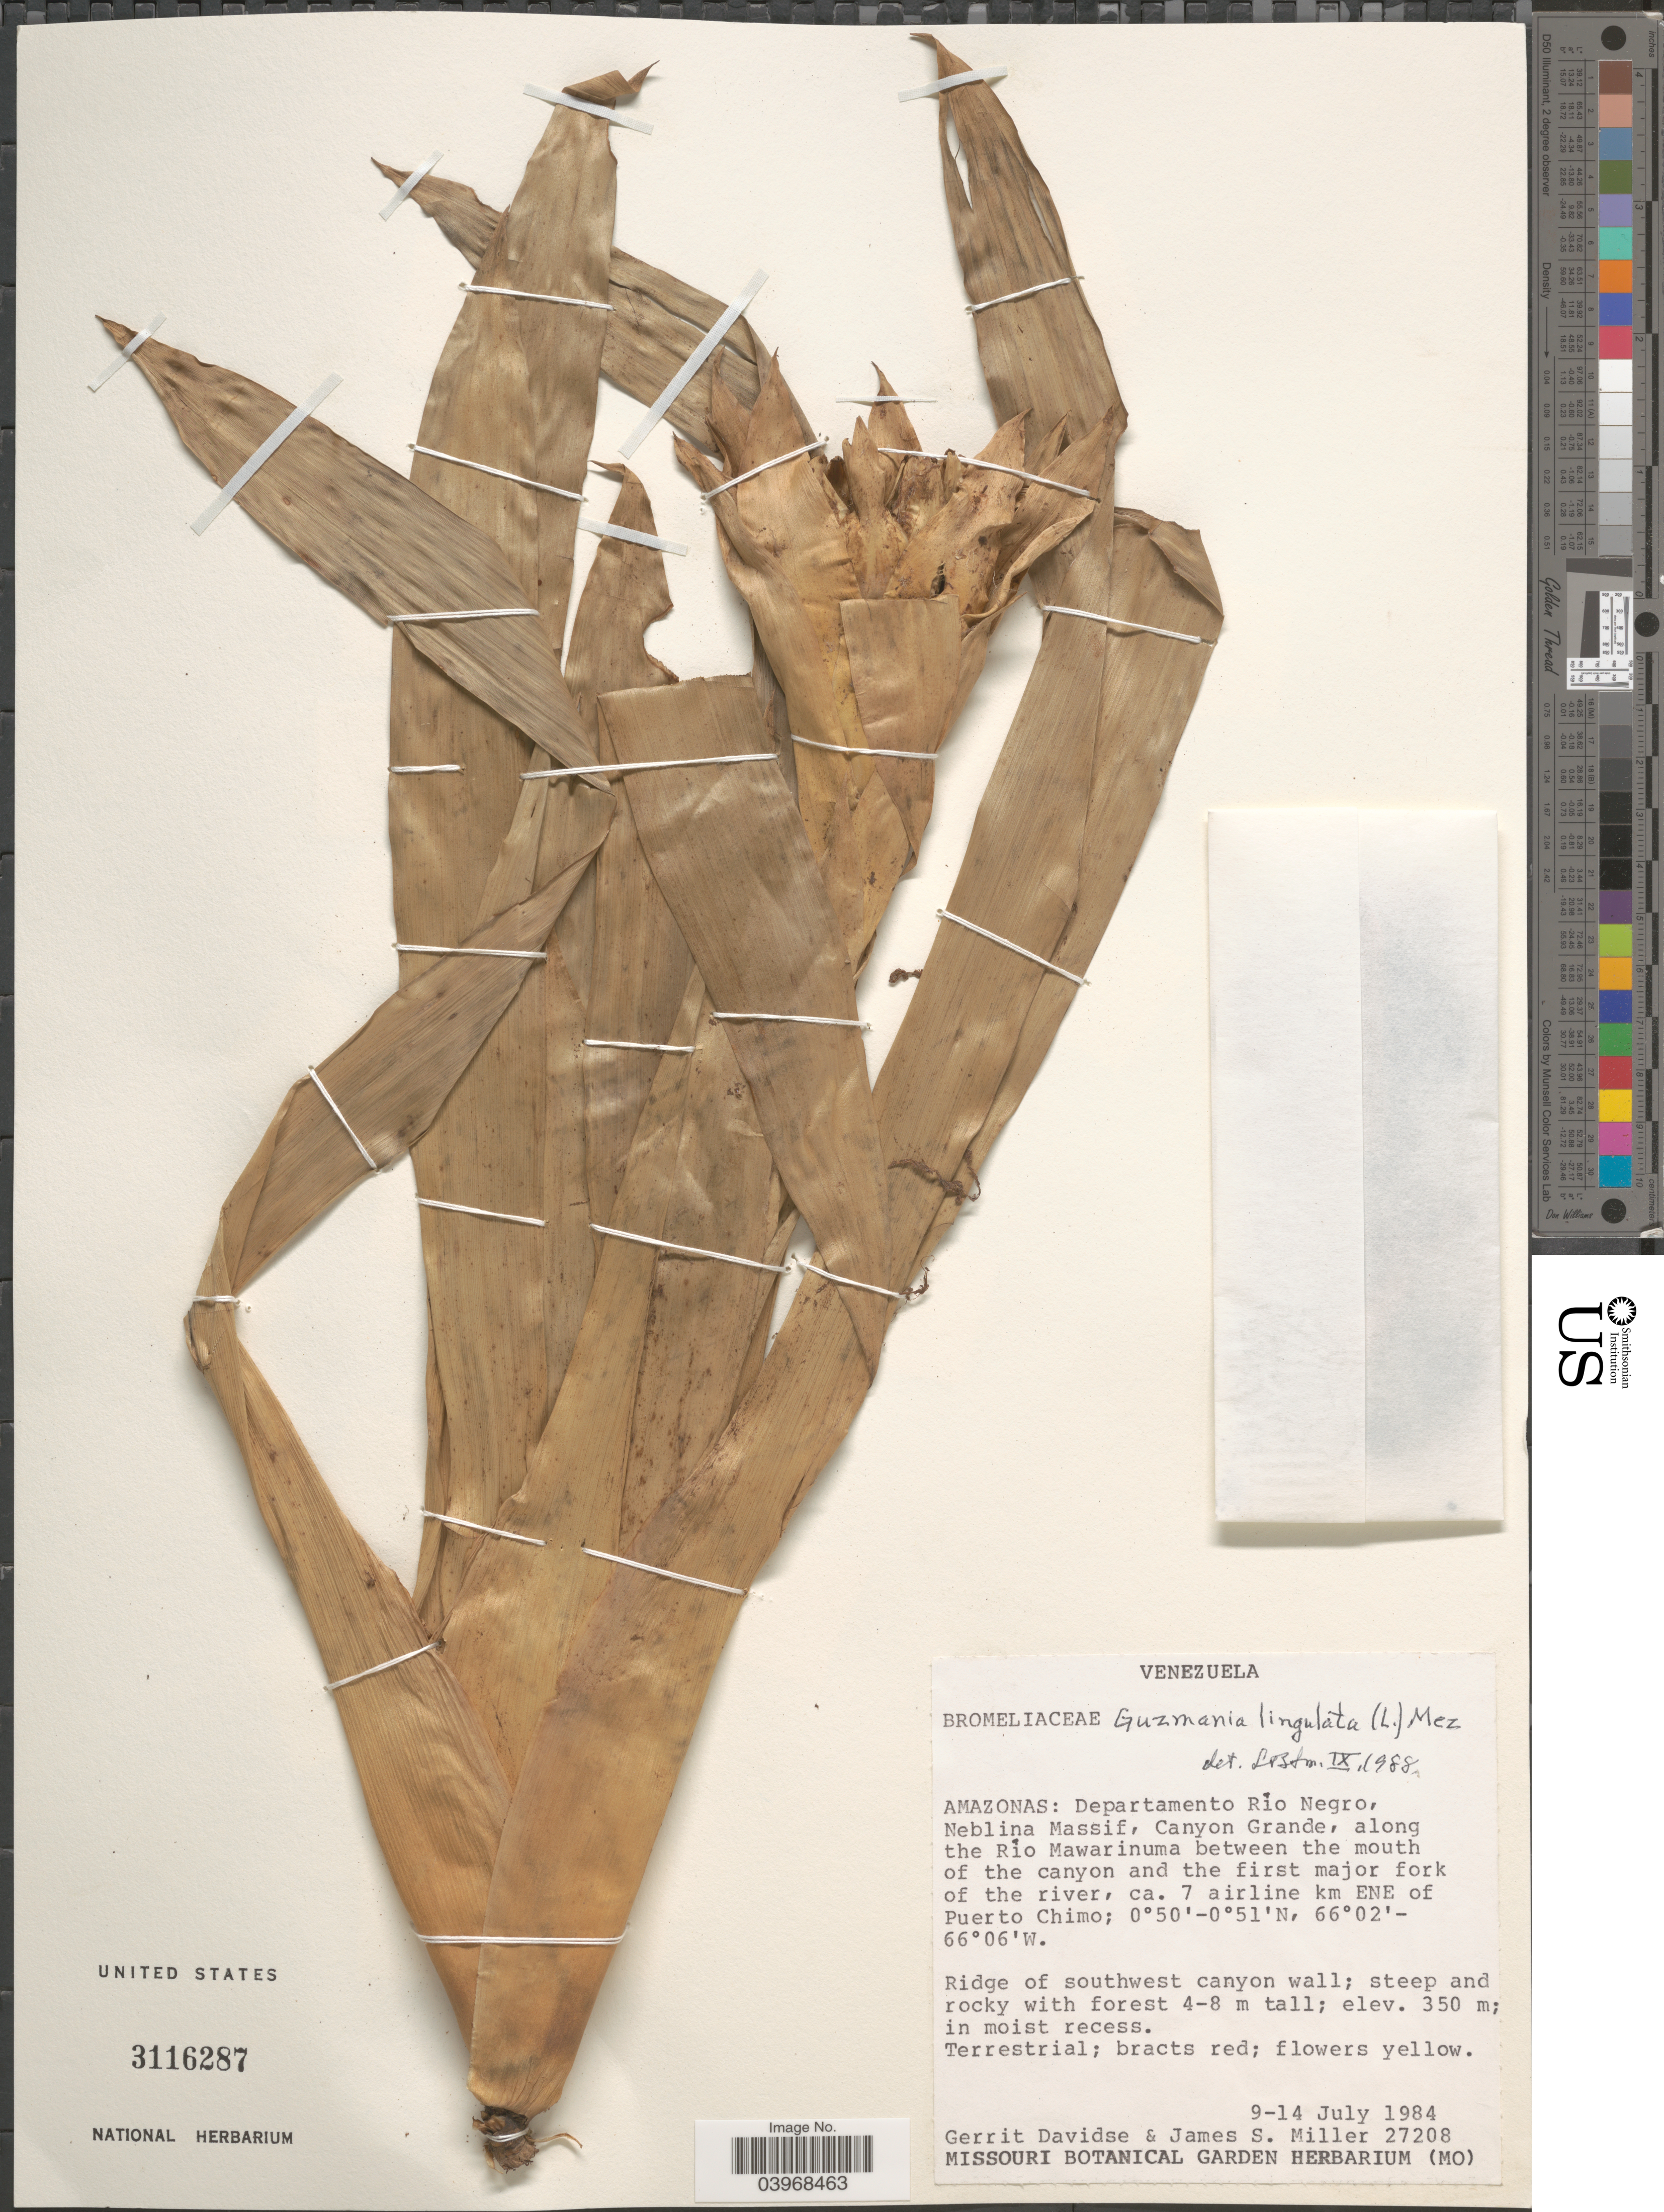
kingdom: Plantae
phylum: Tracheophyta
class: Liliopsida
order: Poales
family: Bromeliaceae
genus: Guzmania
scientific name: Guzmania lingulata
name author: (L.) Mez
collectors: G. Davidse & J. S. Miller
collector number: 27208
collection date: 1984-07-09/1984-07-14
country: Venezuela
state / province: Amazonas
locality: Departamento Río Negro, Neblina Massif, Canyon Grande, along the Río Mawarinuma between the mouth of the canyon and the first major fork of the river, ca. 7 airline km ENE of Puerto Chimo.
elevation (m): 350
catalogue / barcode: US 3116287